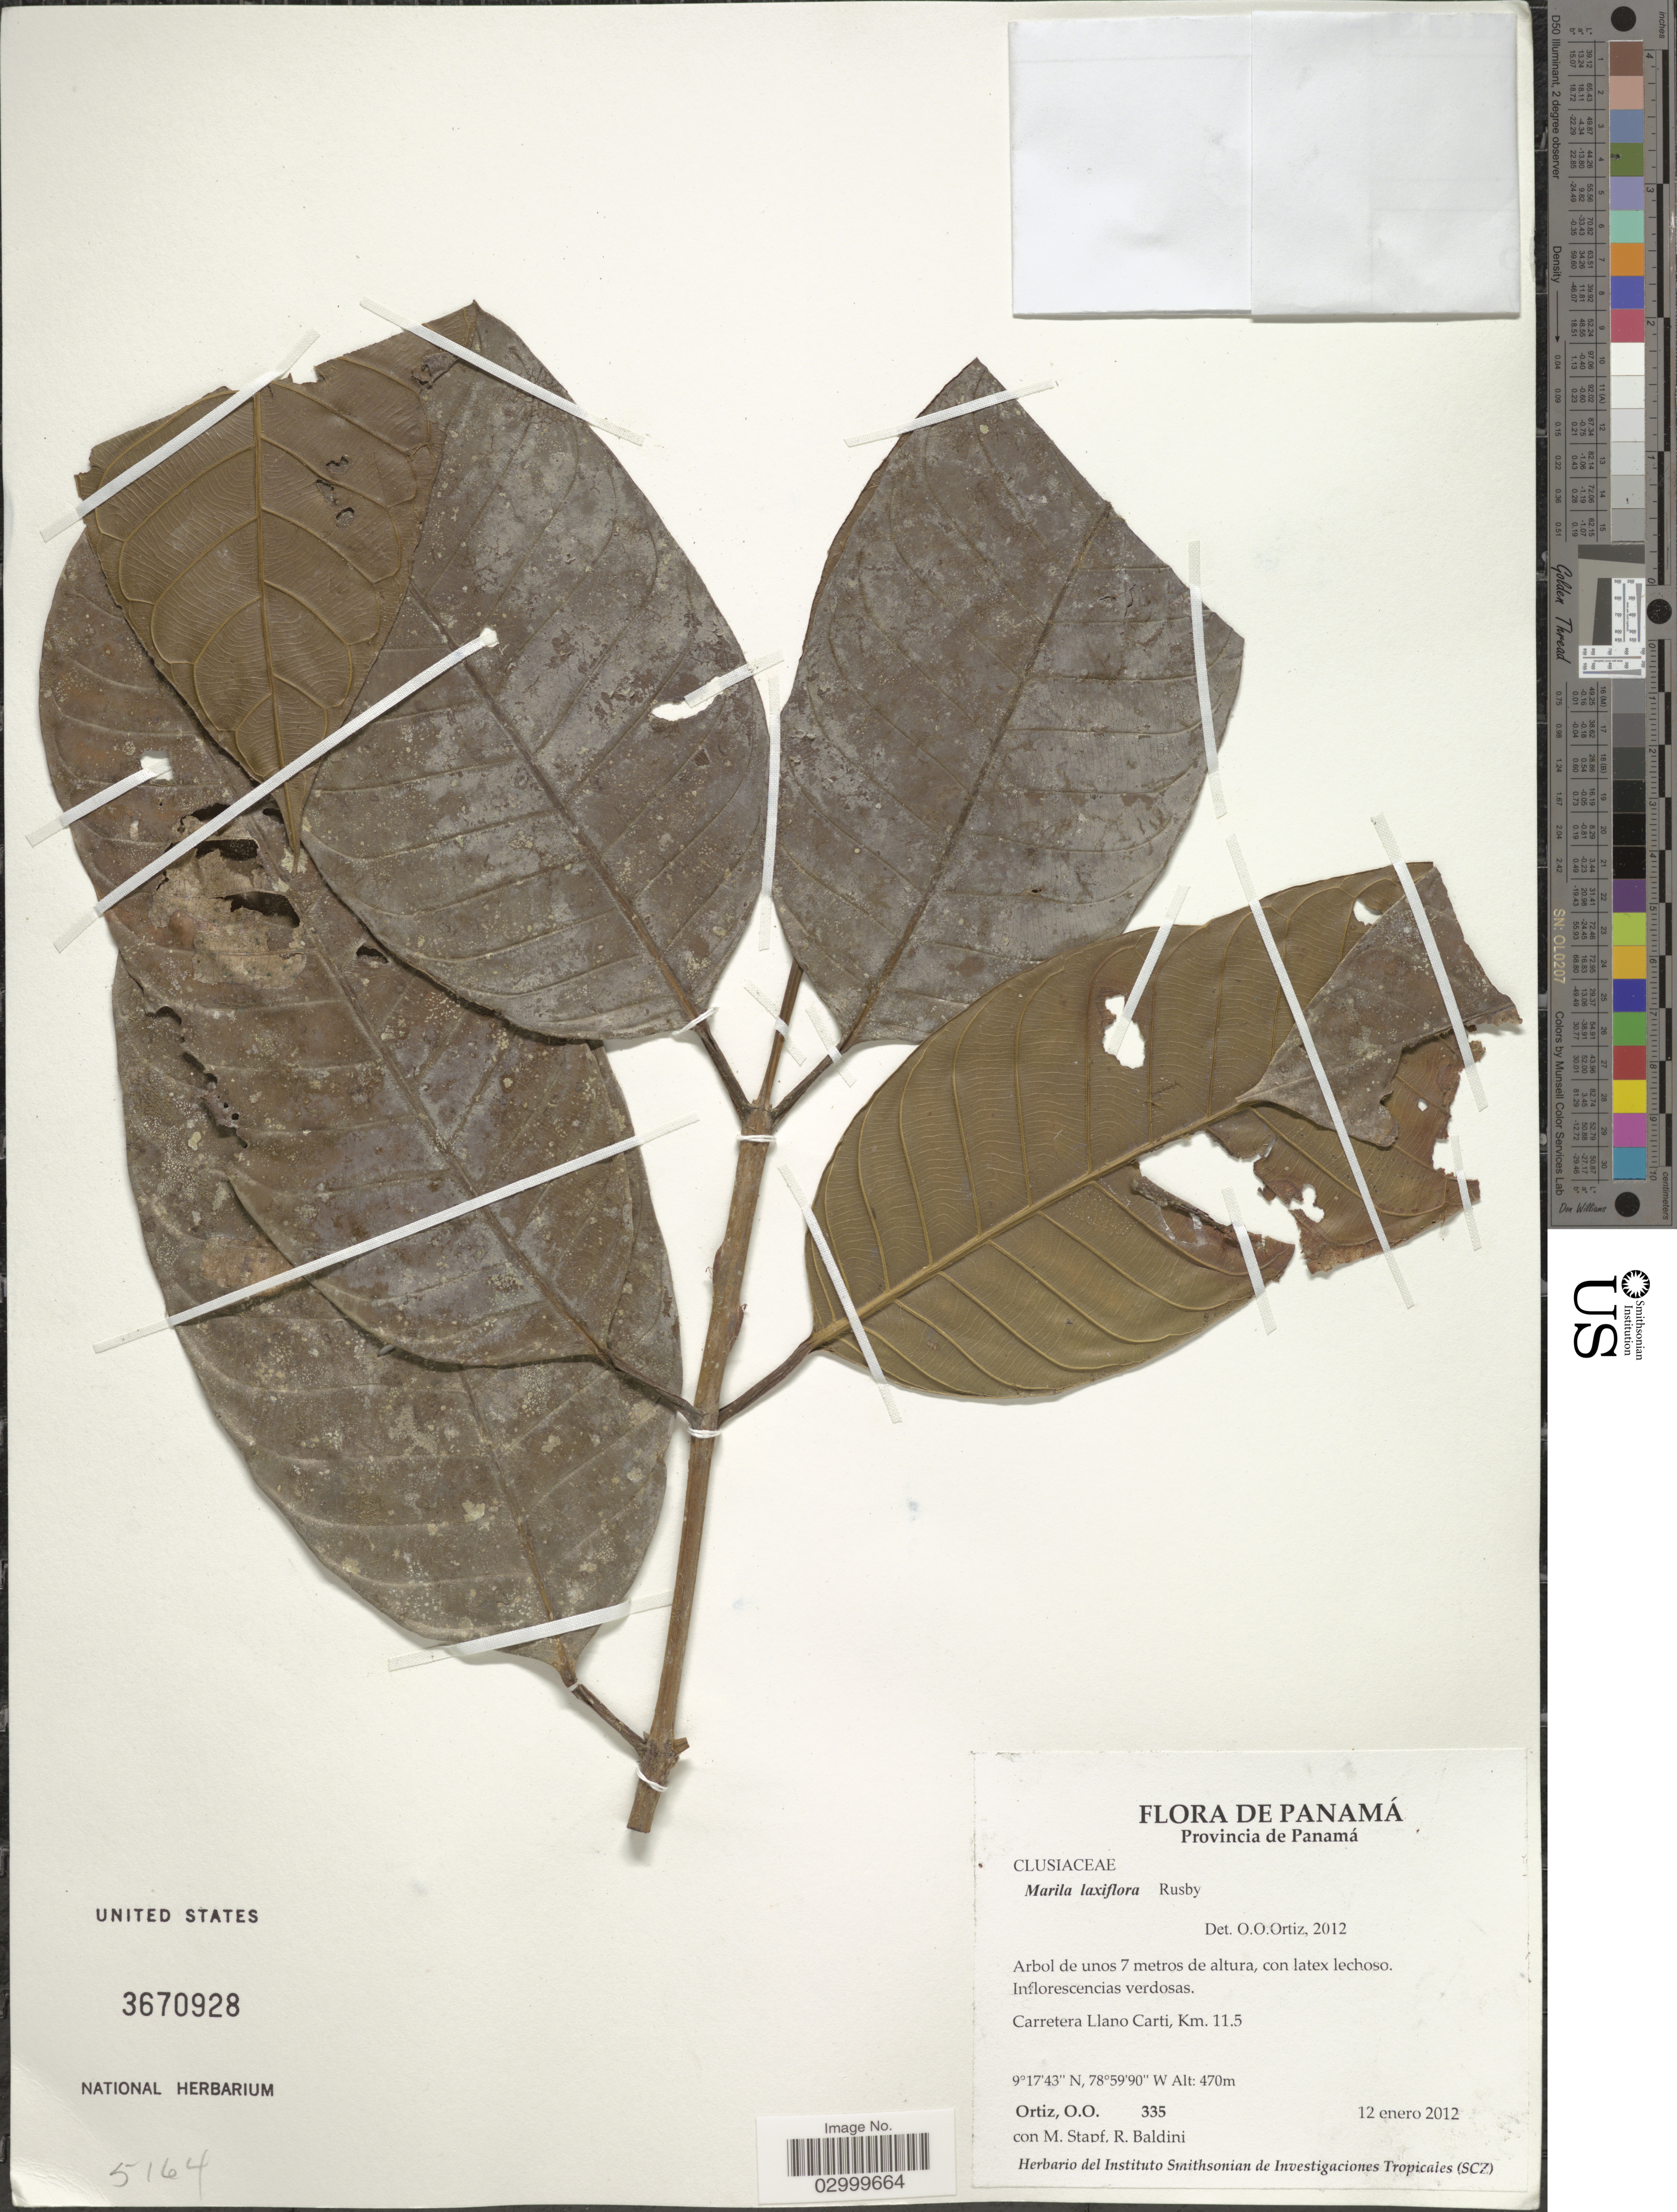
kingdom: Plantae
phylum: Tracheophyta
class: Magnoliopsida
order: Malpighiales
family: Calophyllaceae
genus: Marila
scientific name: Marila laxiflora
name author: Rusby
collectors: O. O. Ortiz, M. Stapf & R. Baldini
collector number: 335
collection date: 2012-01-12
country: Panama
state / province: Panamá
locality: Carretera Llano Carti, Km. 11.5.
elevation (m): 470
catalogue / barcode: US 3670928